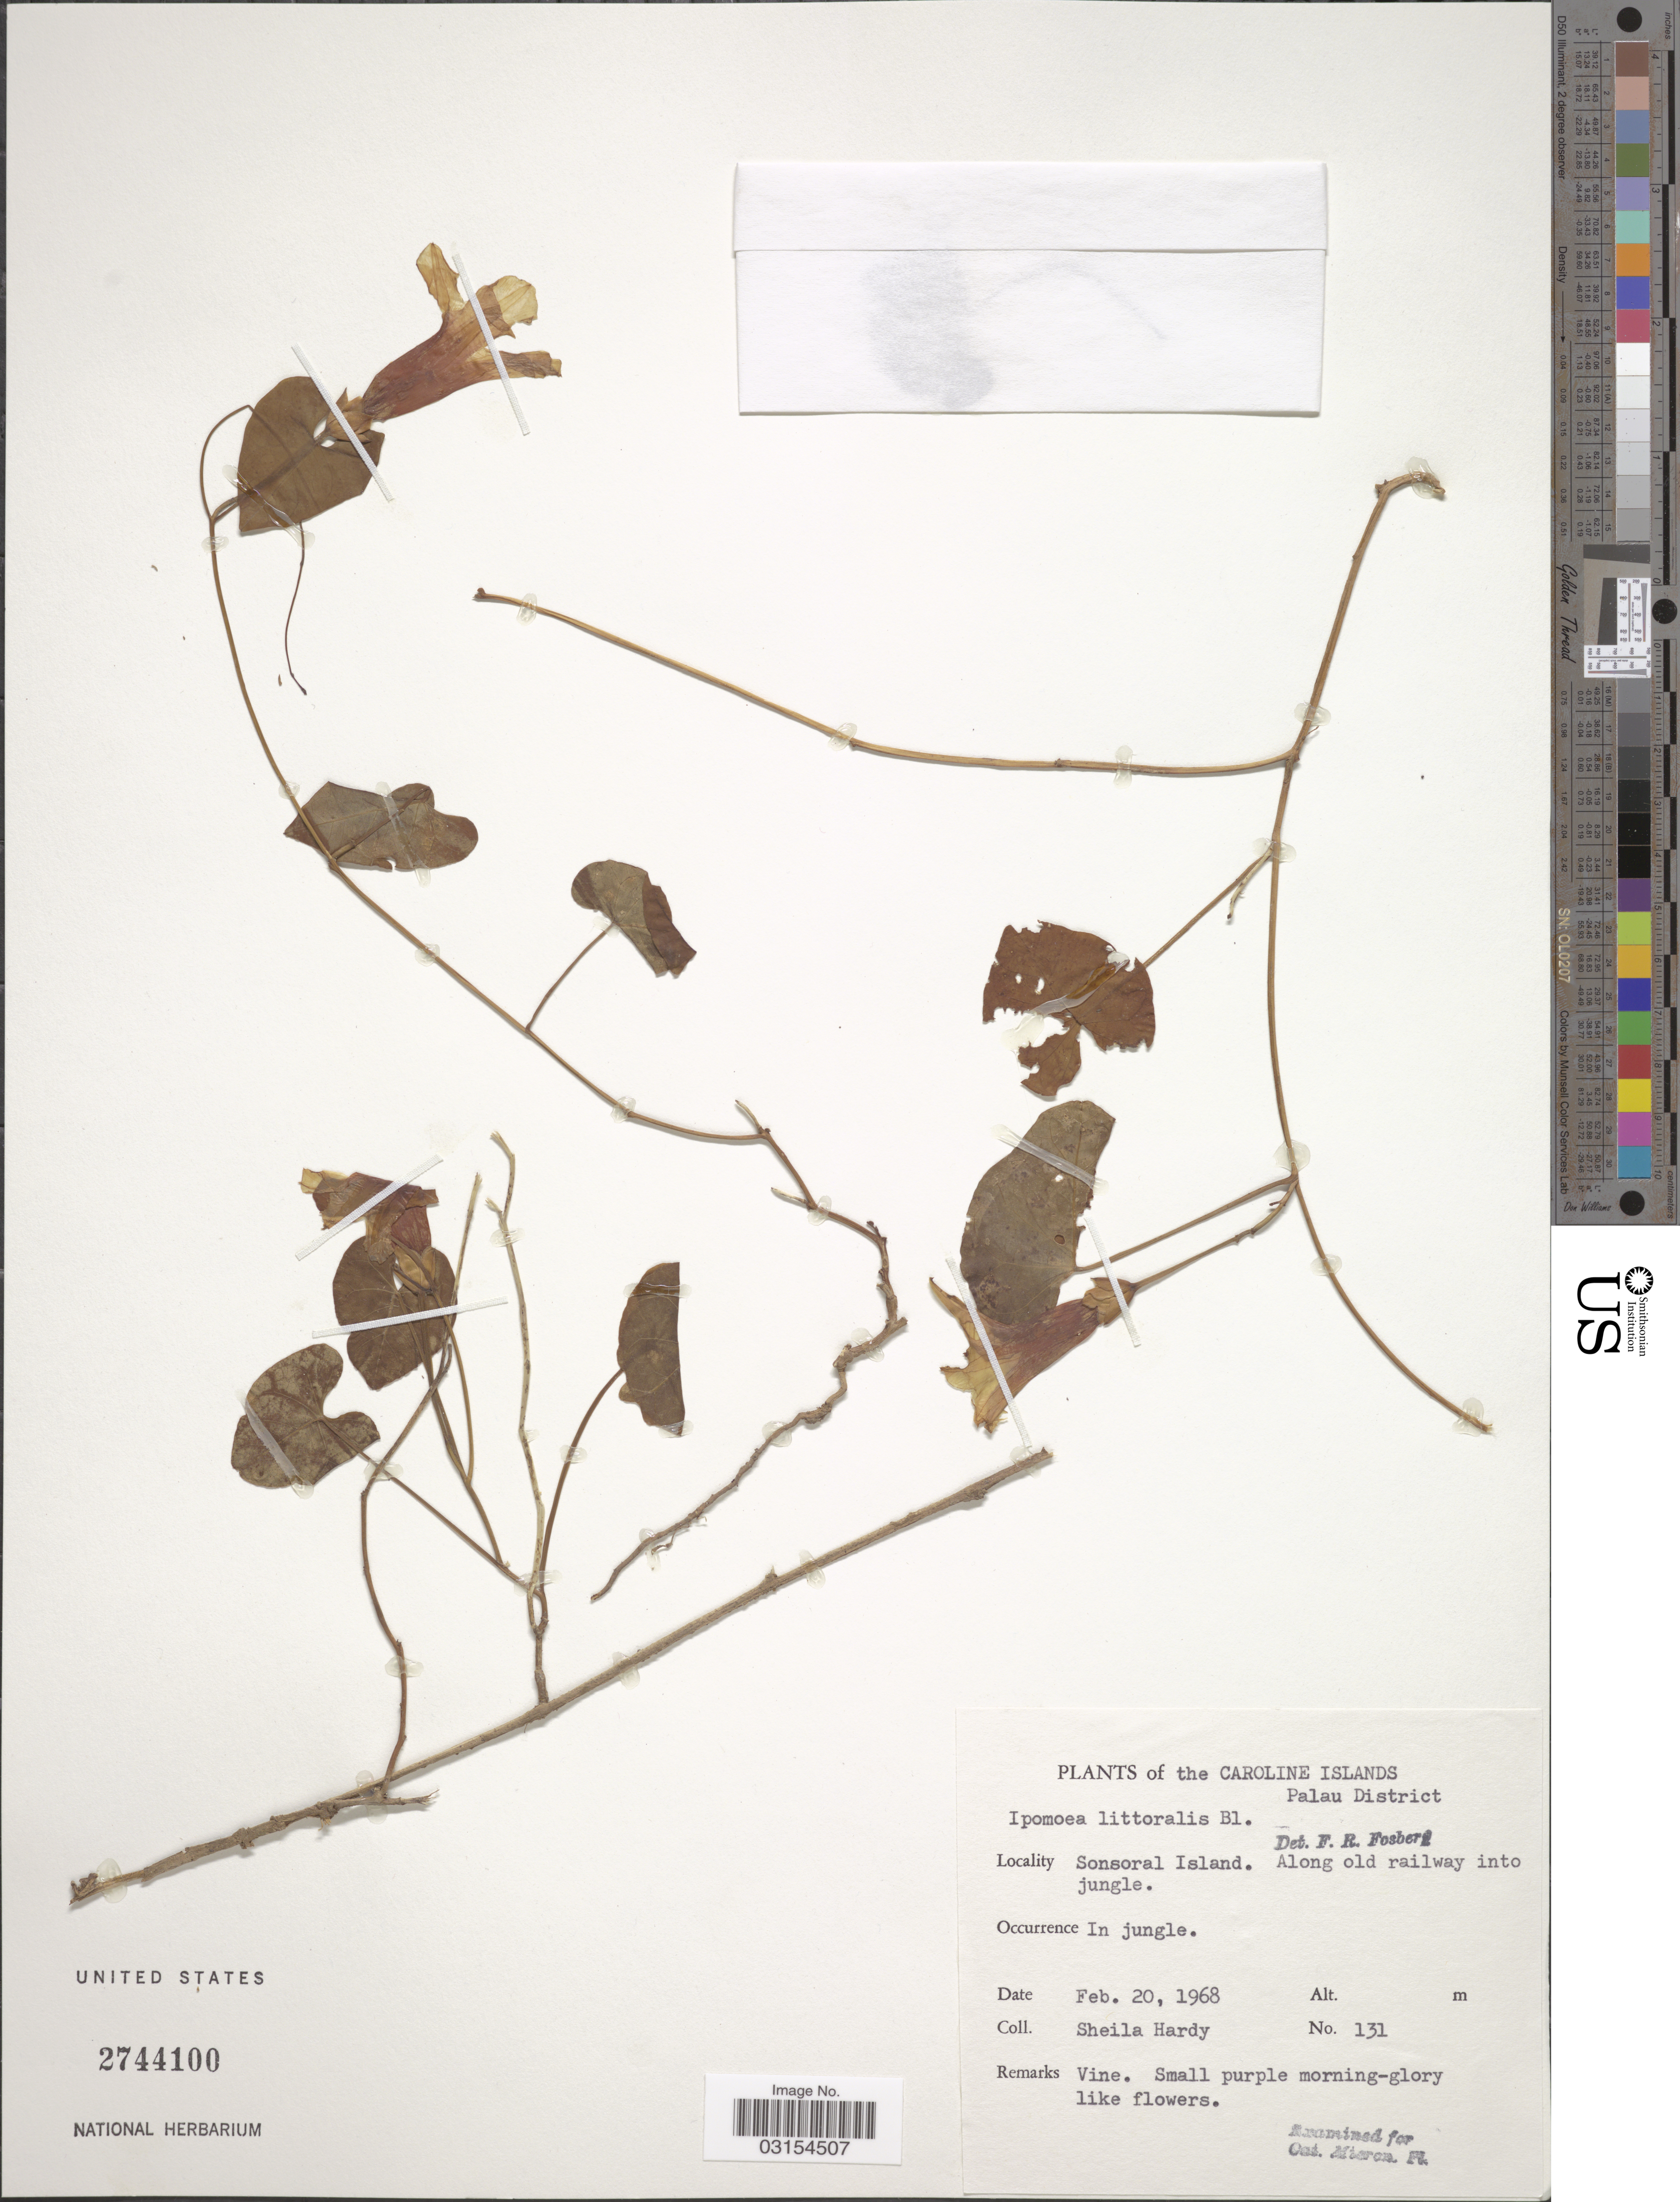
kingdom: Plantae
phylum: Tracheophyta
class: Magnoliopsida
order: Solanales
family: Convolvulaceae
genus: Ipomoea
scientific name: Ipomoea littoralis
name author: Blume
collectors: S. Hardy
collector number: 131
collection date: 1968-02-20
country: Palau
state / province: Belau Outliers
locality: Caroline Islands. Palau District. Sonsoral Island. Along old railway into jungle.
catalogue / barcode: US 2744100